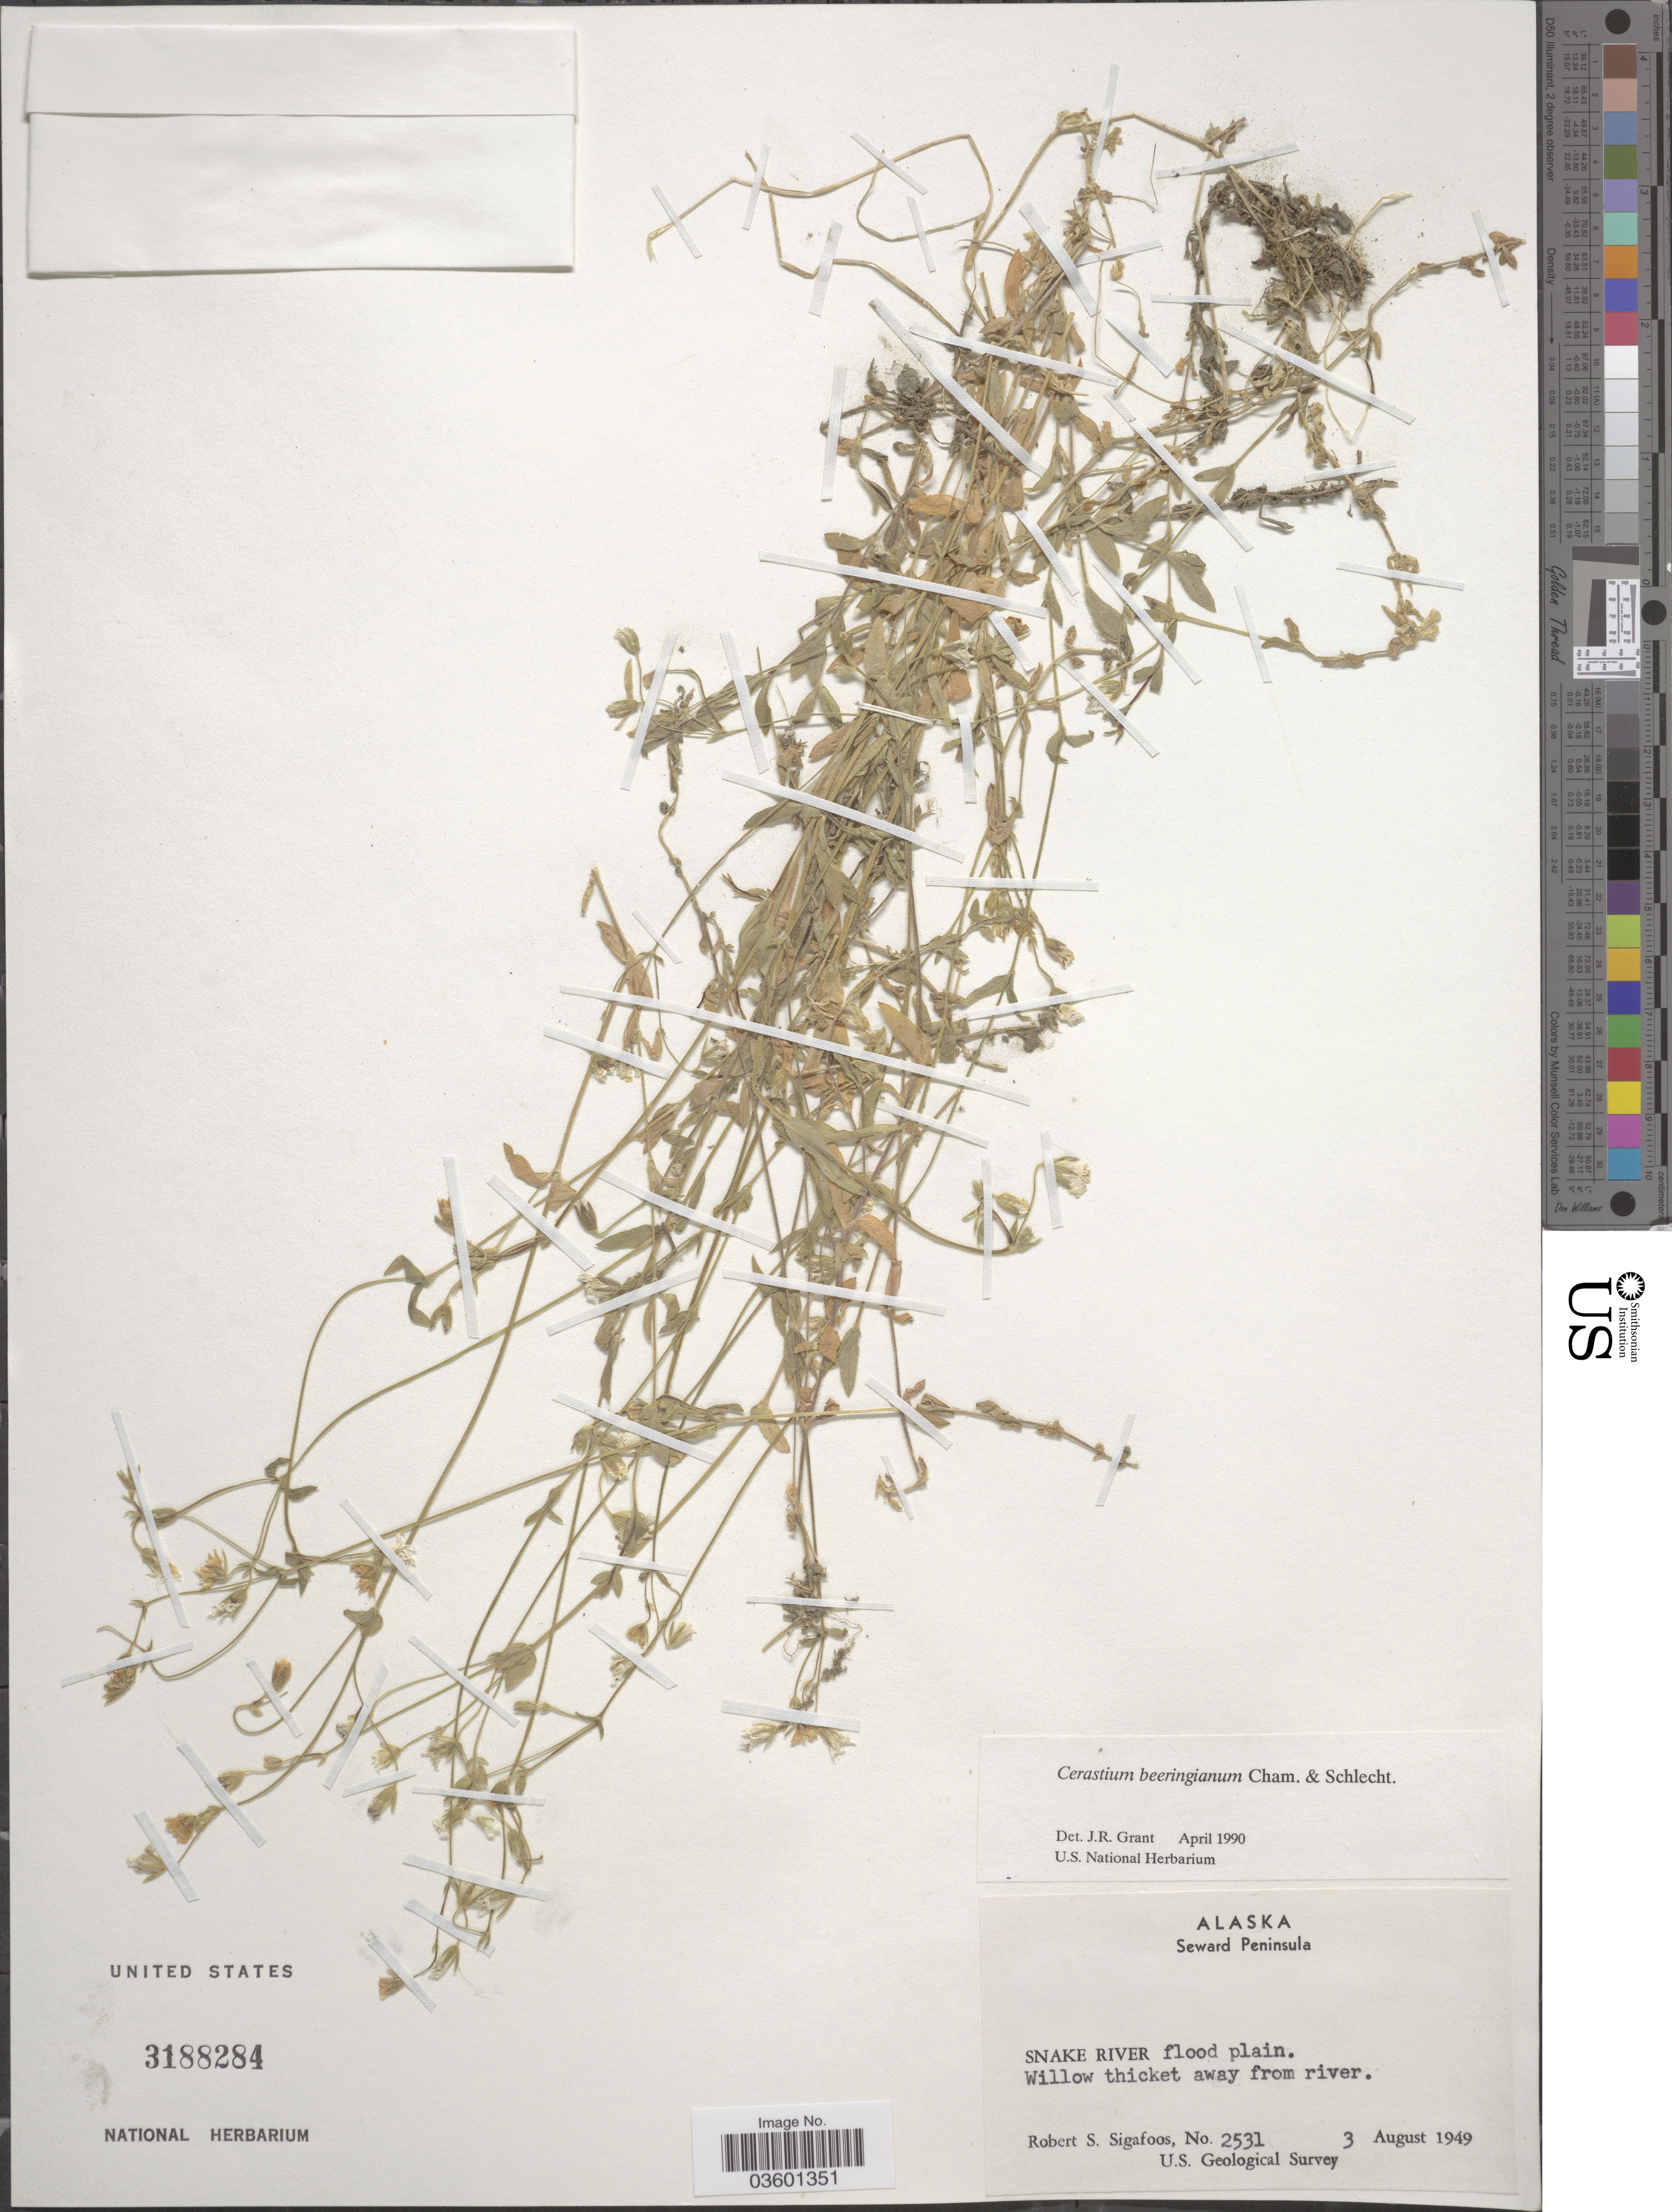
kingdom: Plantae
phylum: Tracheophyta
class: Magnoliopsida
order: Caryophyllales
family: Caryophyllaceae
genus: Cerastium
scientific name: Cerastium beeringianum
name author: Cham. & Schltdl.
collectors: R. Sigafoos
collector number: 2531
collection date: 1949-08-03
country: United States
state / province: Alaska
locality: Seward Peninsula. Snake River flood plain. Willow thicket away from river.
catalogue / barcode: US 3188284